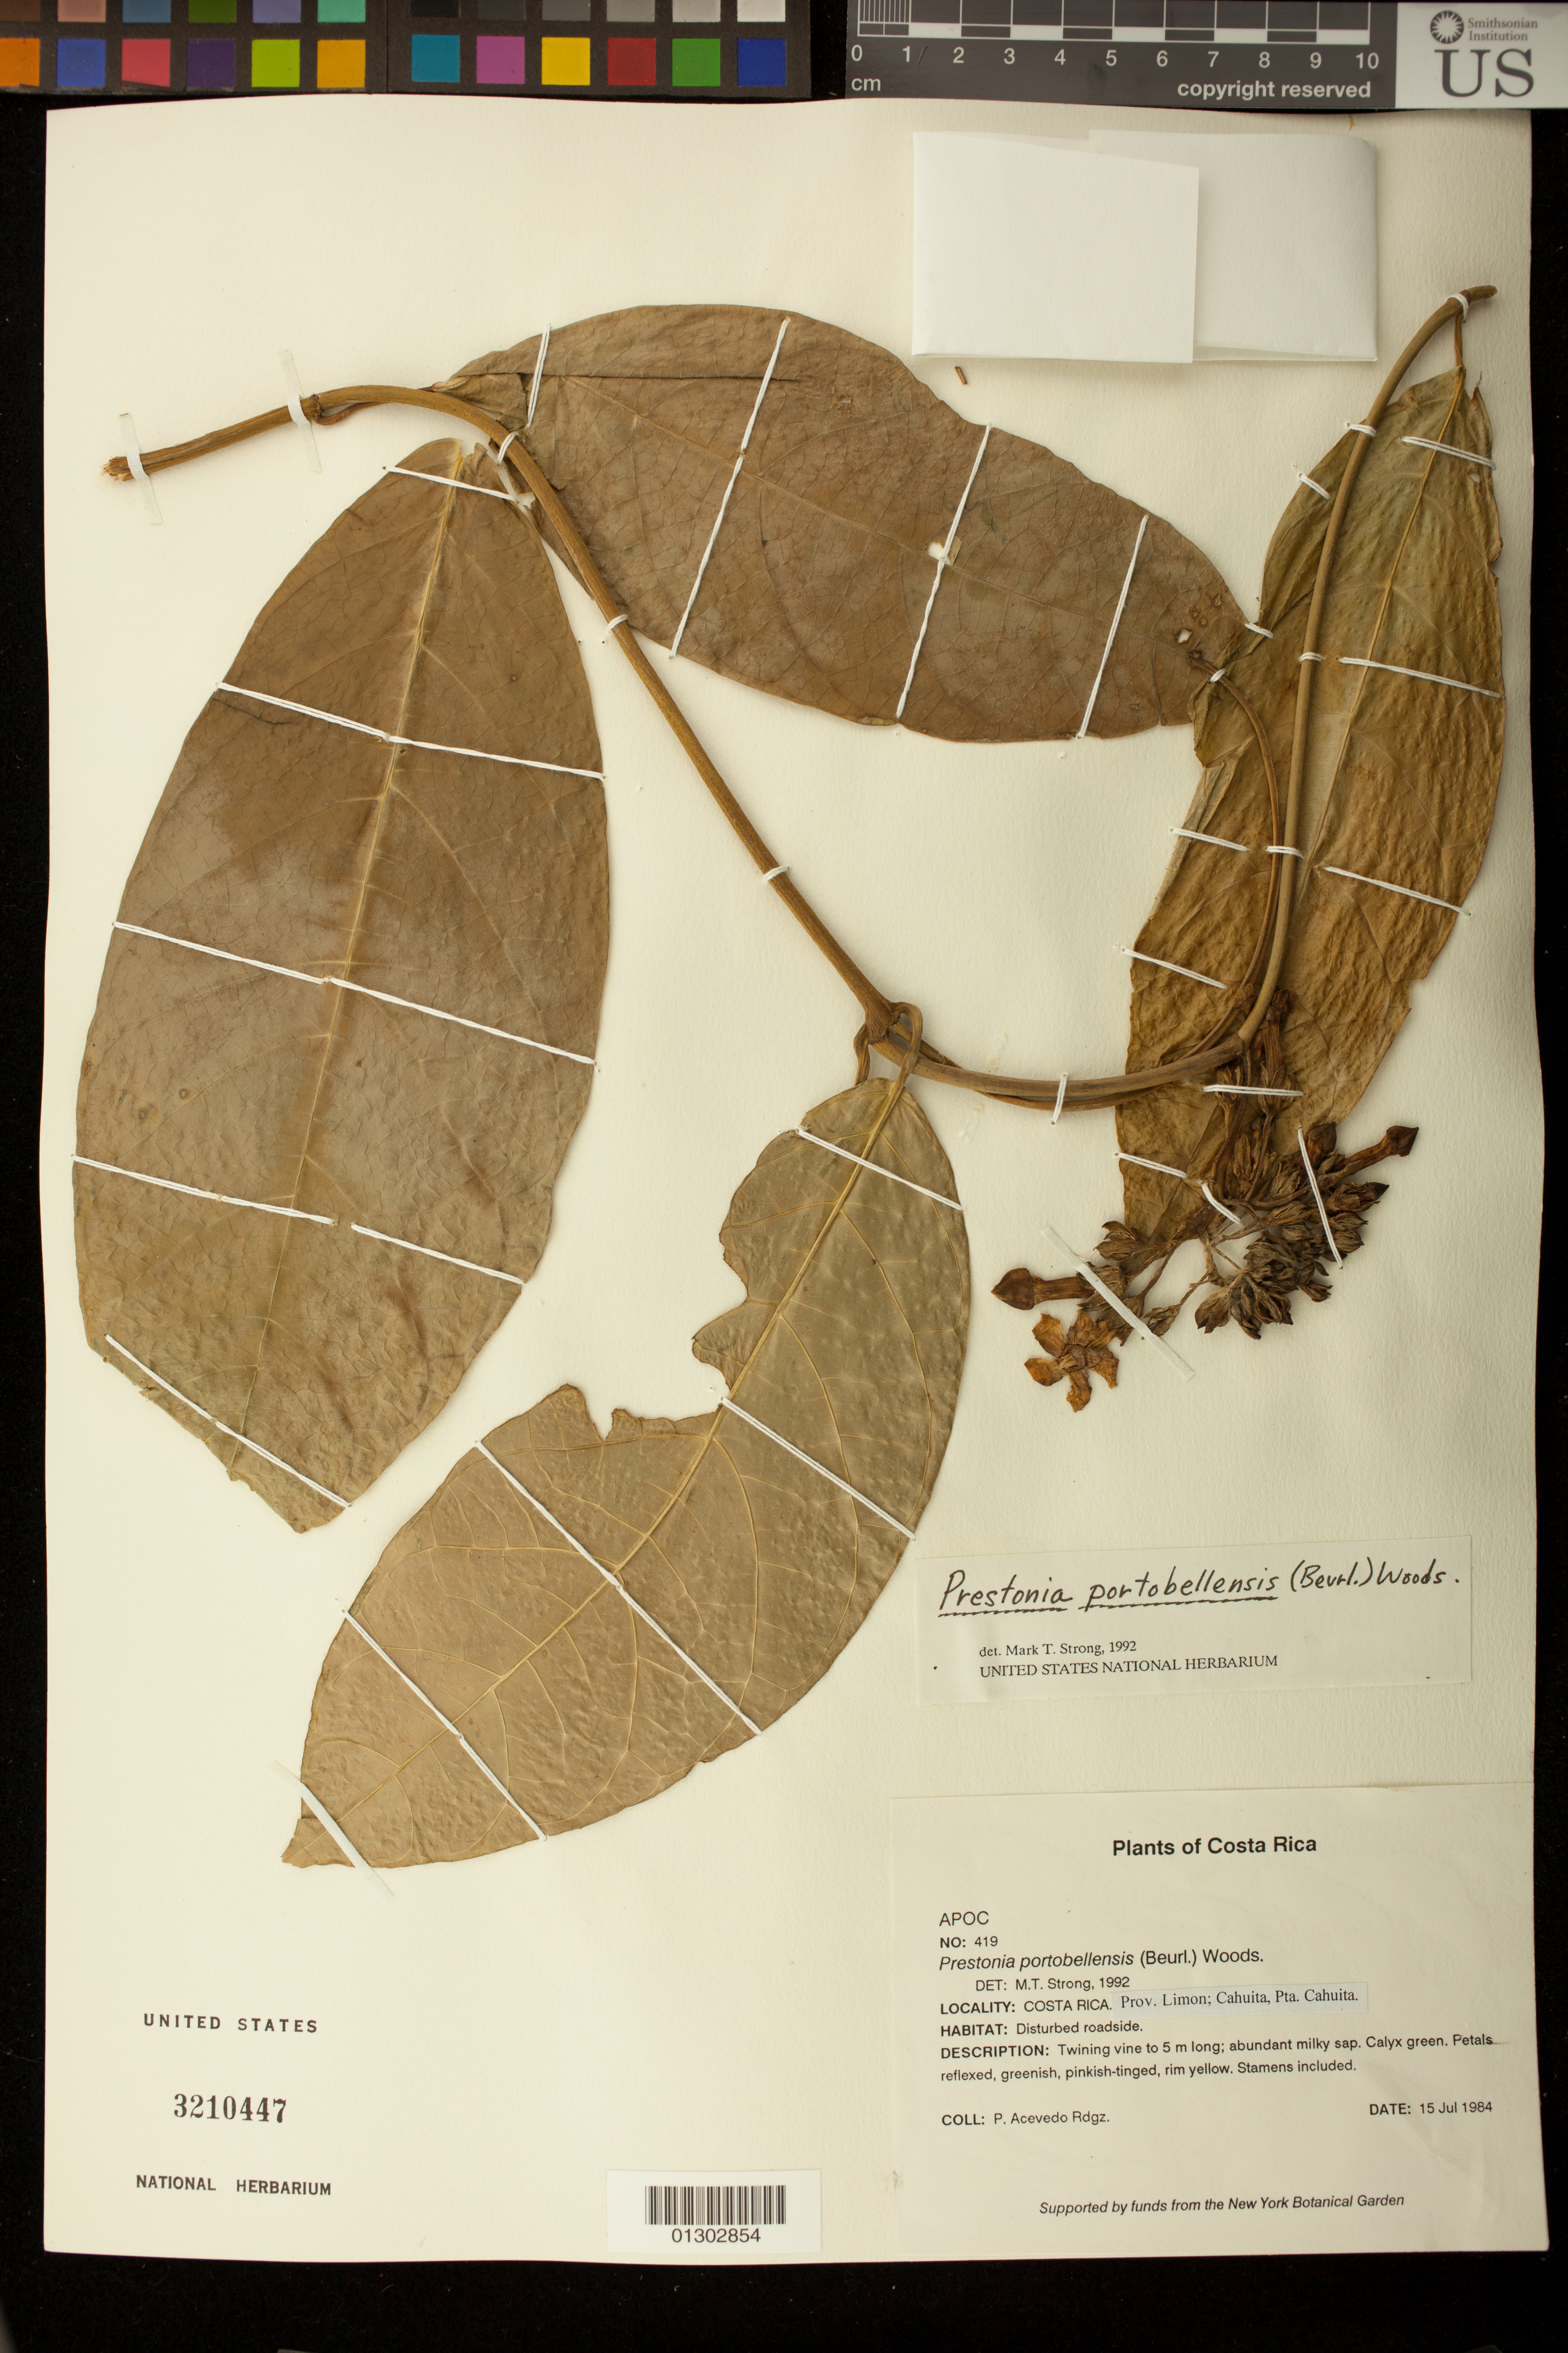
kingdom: Plantae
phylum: Tracheophyta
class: Magnoliopsida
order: Gentianales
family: Apocynaceae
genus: Prestonia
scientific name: Prestonia portobellensis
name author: (Beurl.) Woodson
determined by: Strong, M. T., (US), Smithsonian Institution - National Museum of Natural History (UNITED STATES)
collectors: P. Acevedo-Rodr.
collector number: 419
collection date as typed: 15 Jul 1984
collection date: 1984-07-15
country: Costa Rica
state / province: Limon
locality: Prov. Limon; Cahuita, Pta. Cahuita.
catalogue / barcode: US 3210447